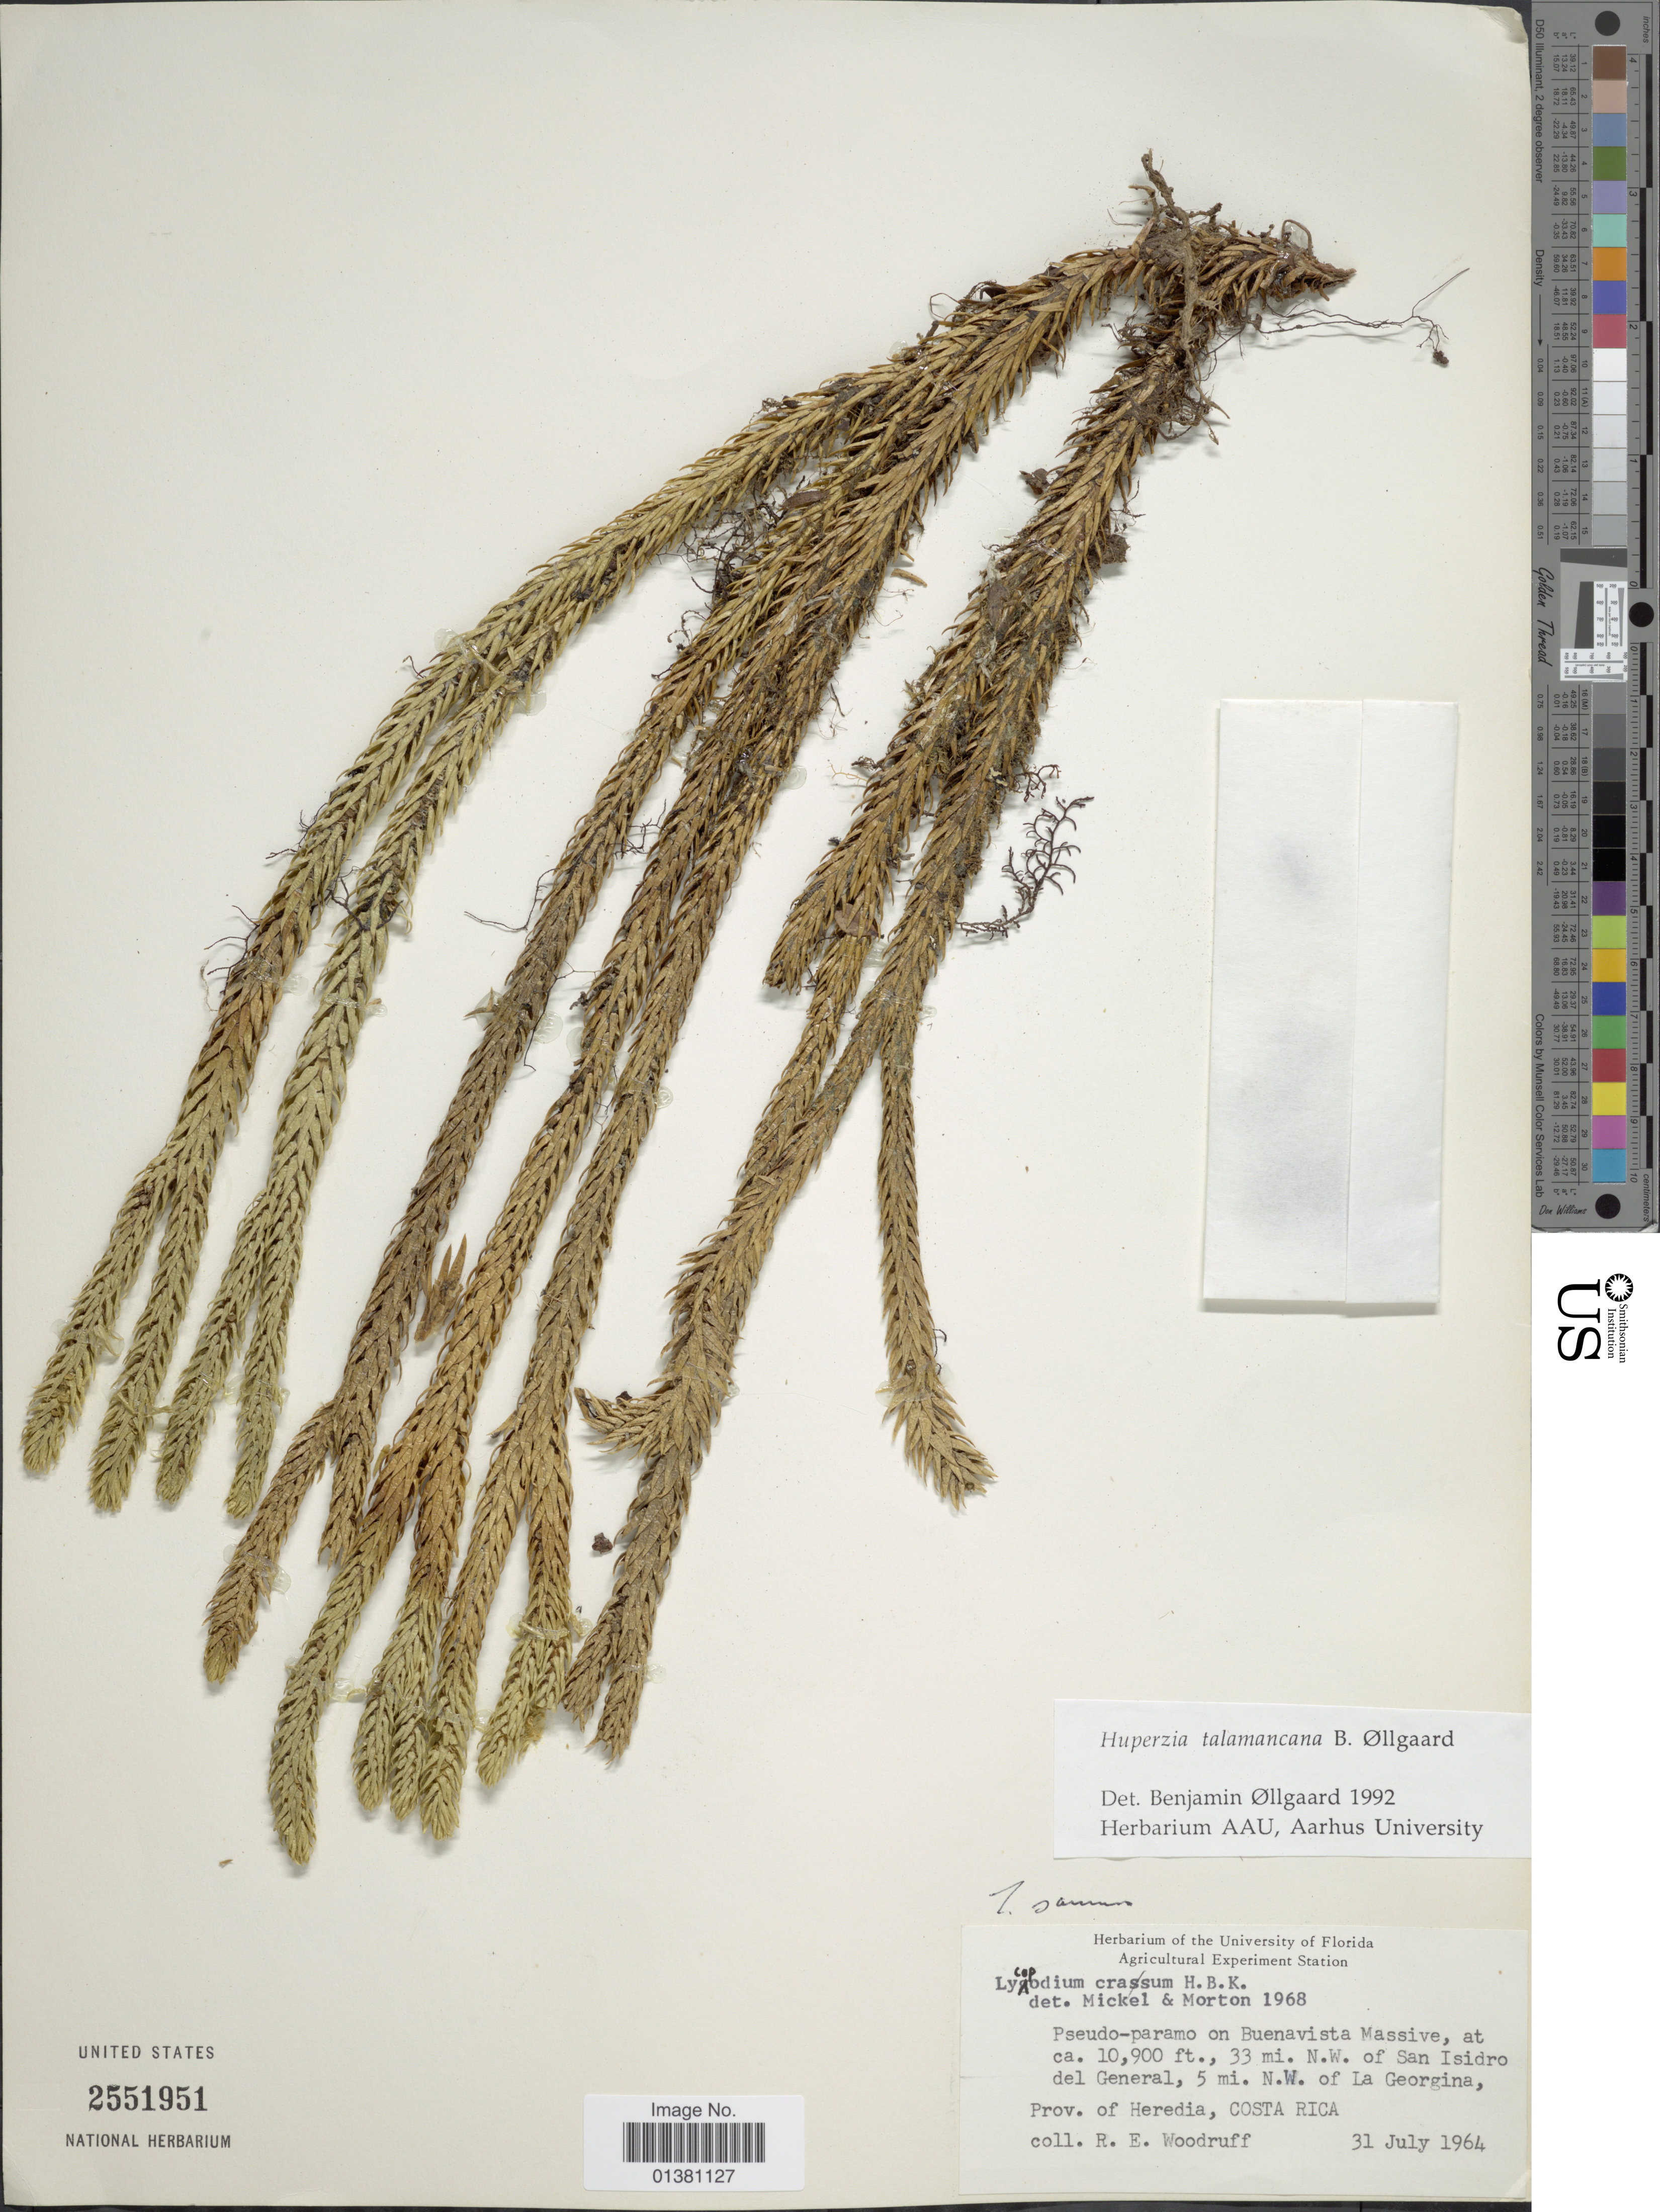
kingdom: Plantae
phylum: Tracheophyta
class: Lycopodiopsida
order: Lycopodiales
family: Lycopodiaceae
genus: Phlegmariurus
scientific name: Phlegmariurus talamancanus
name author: (B. Øllg.) B. Øllg.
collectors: R. Woodruff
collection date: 1964-07-31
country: Costa Rica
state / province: Heredia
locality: Pseudo-paramo on Buenavista Massive, 33 mi N.W. of San Isidro del General, 5 mi N.W. of La Georgina, prov. of Heredia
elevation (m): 3322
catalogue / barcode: US 2551951